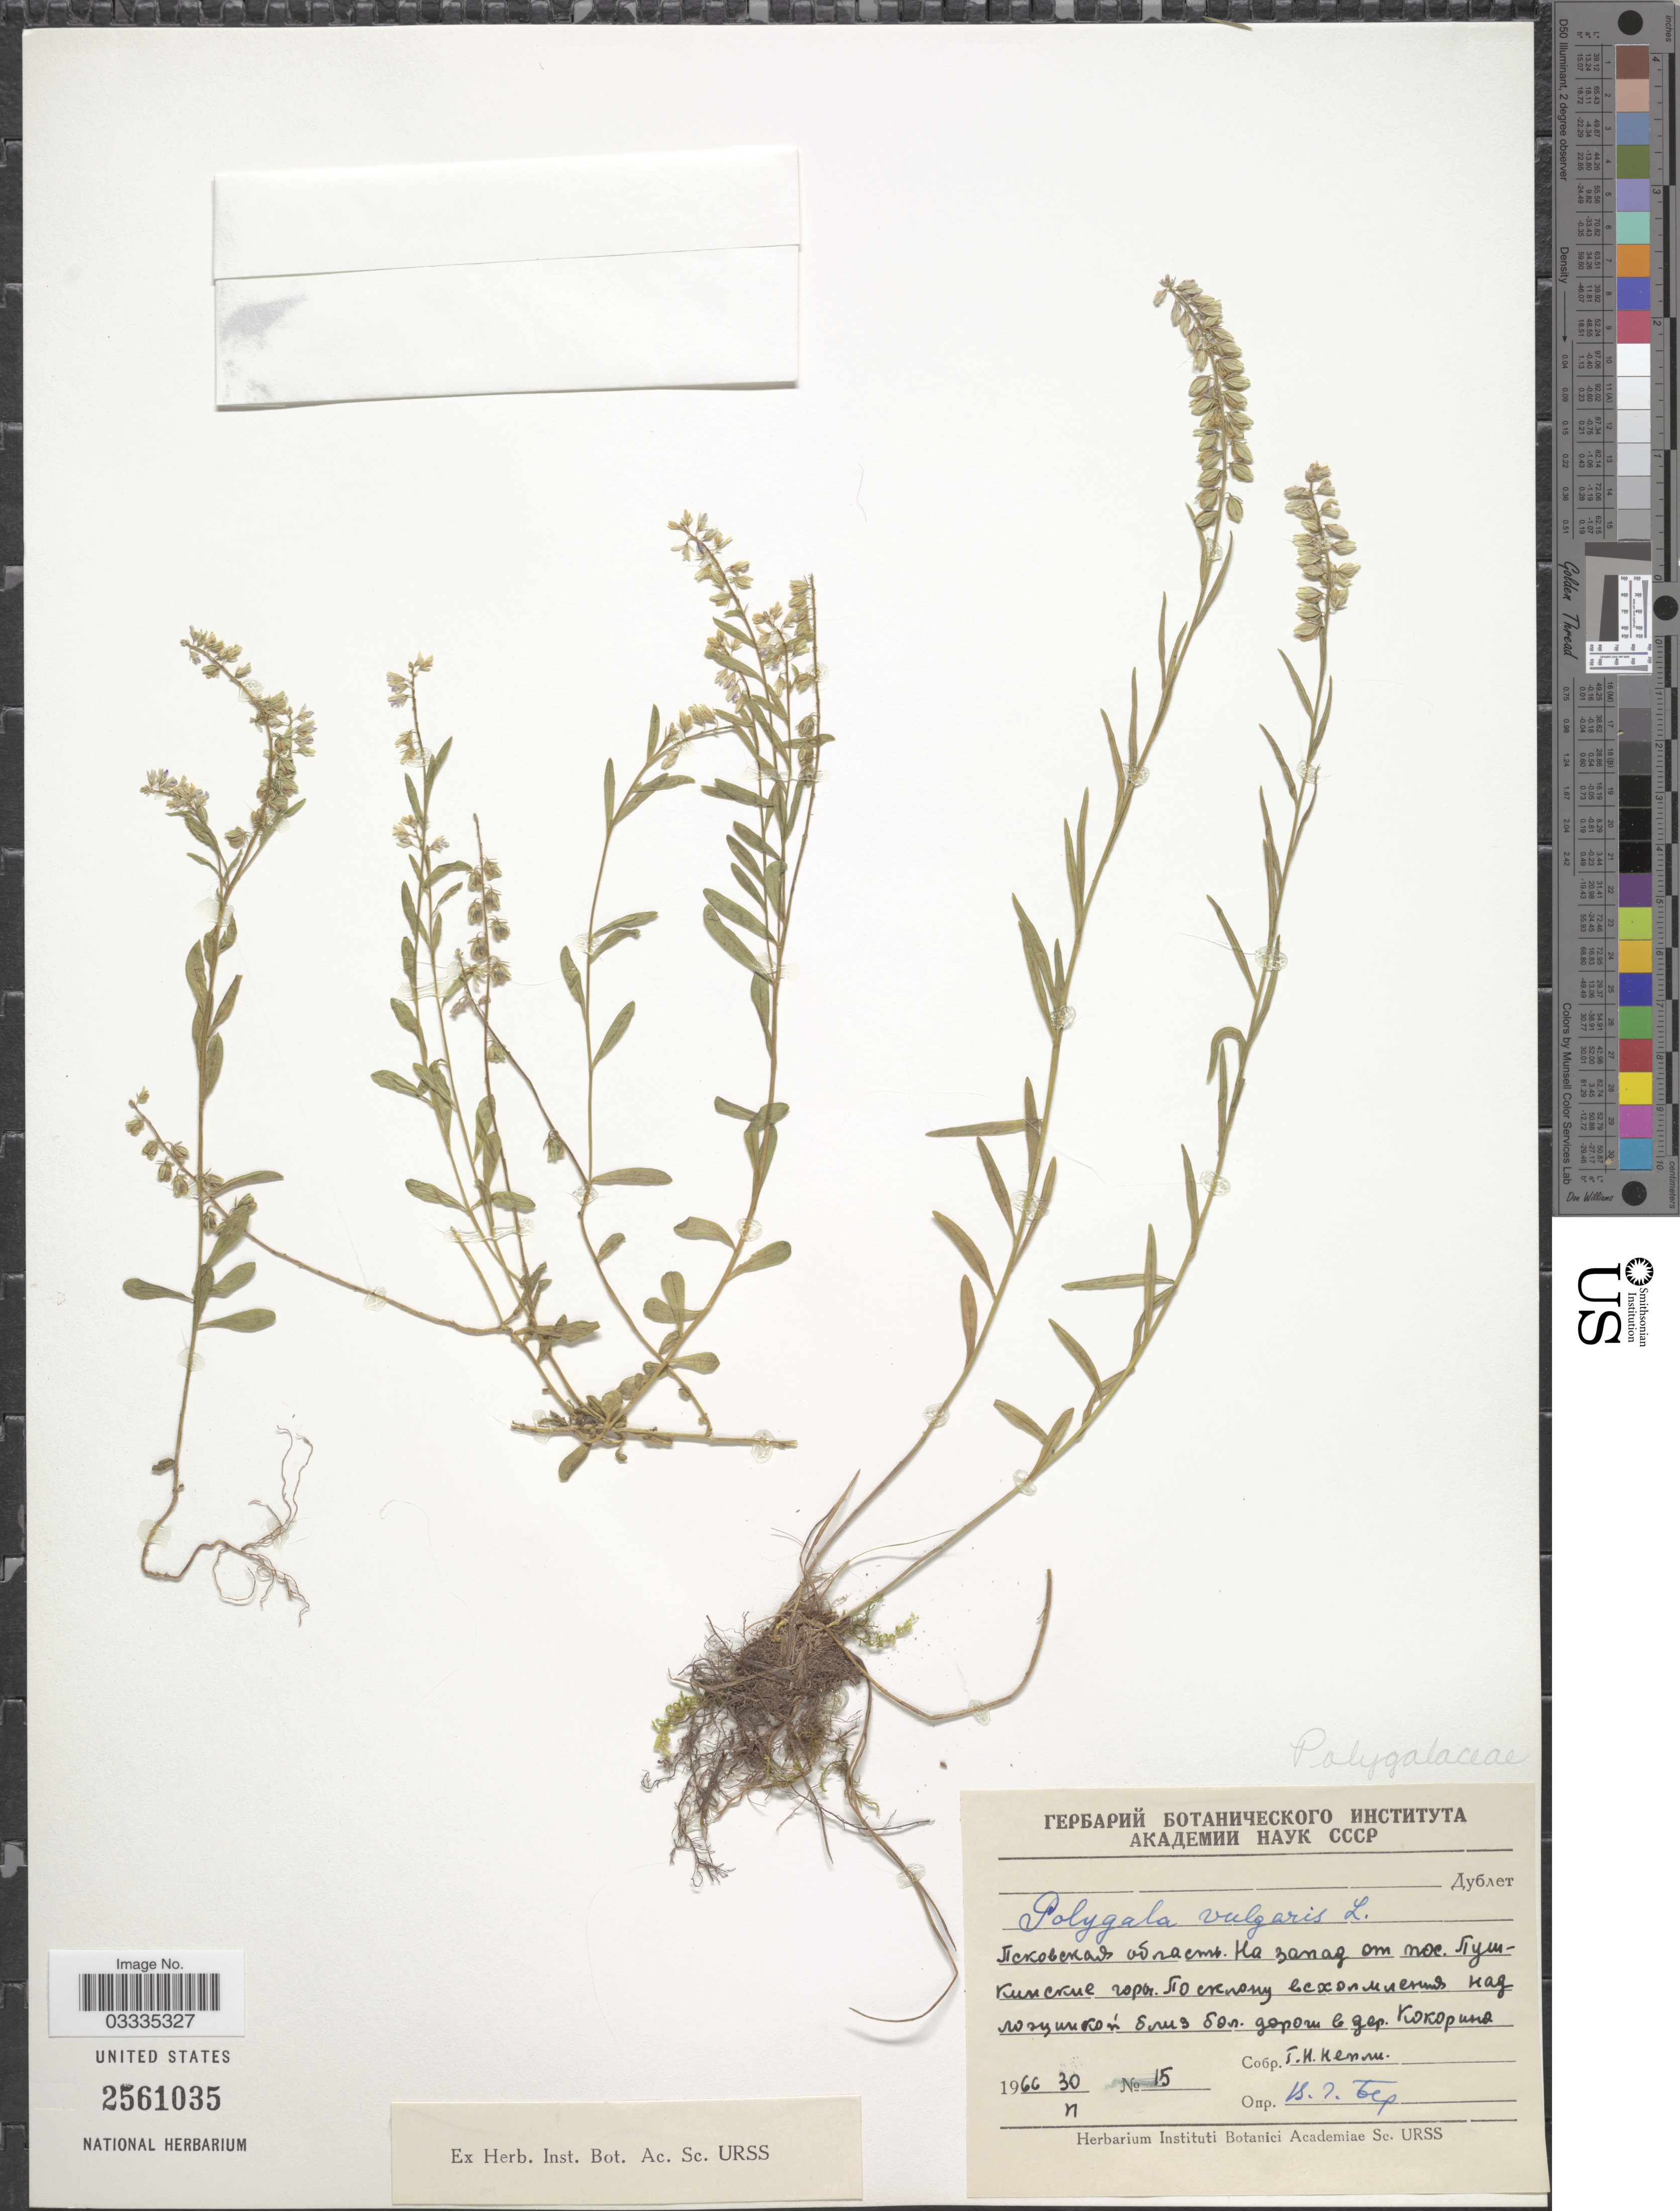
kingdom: Plantae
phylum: Tracheophyta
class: Magnoliopsida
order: Fabales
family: Polygalaceae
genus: Polygala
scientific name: Polygala vulgaris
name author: L.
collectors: G. Nepli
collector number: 15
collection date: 1966-06-30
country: Russian Federation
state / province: Pskov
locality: W of village Pushkinskie Gory, near road to village Kokorino.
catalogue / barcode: US 2561035